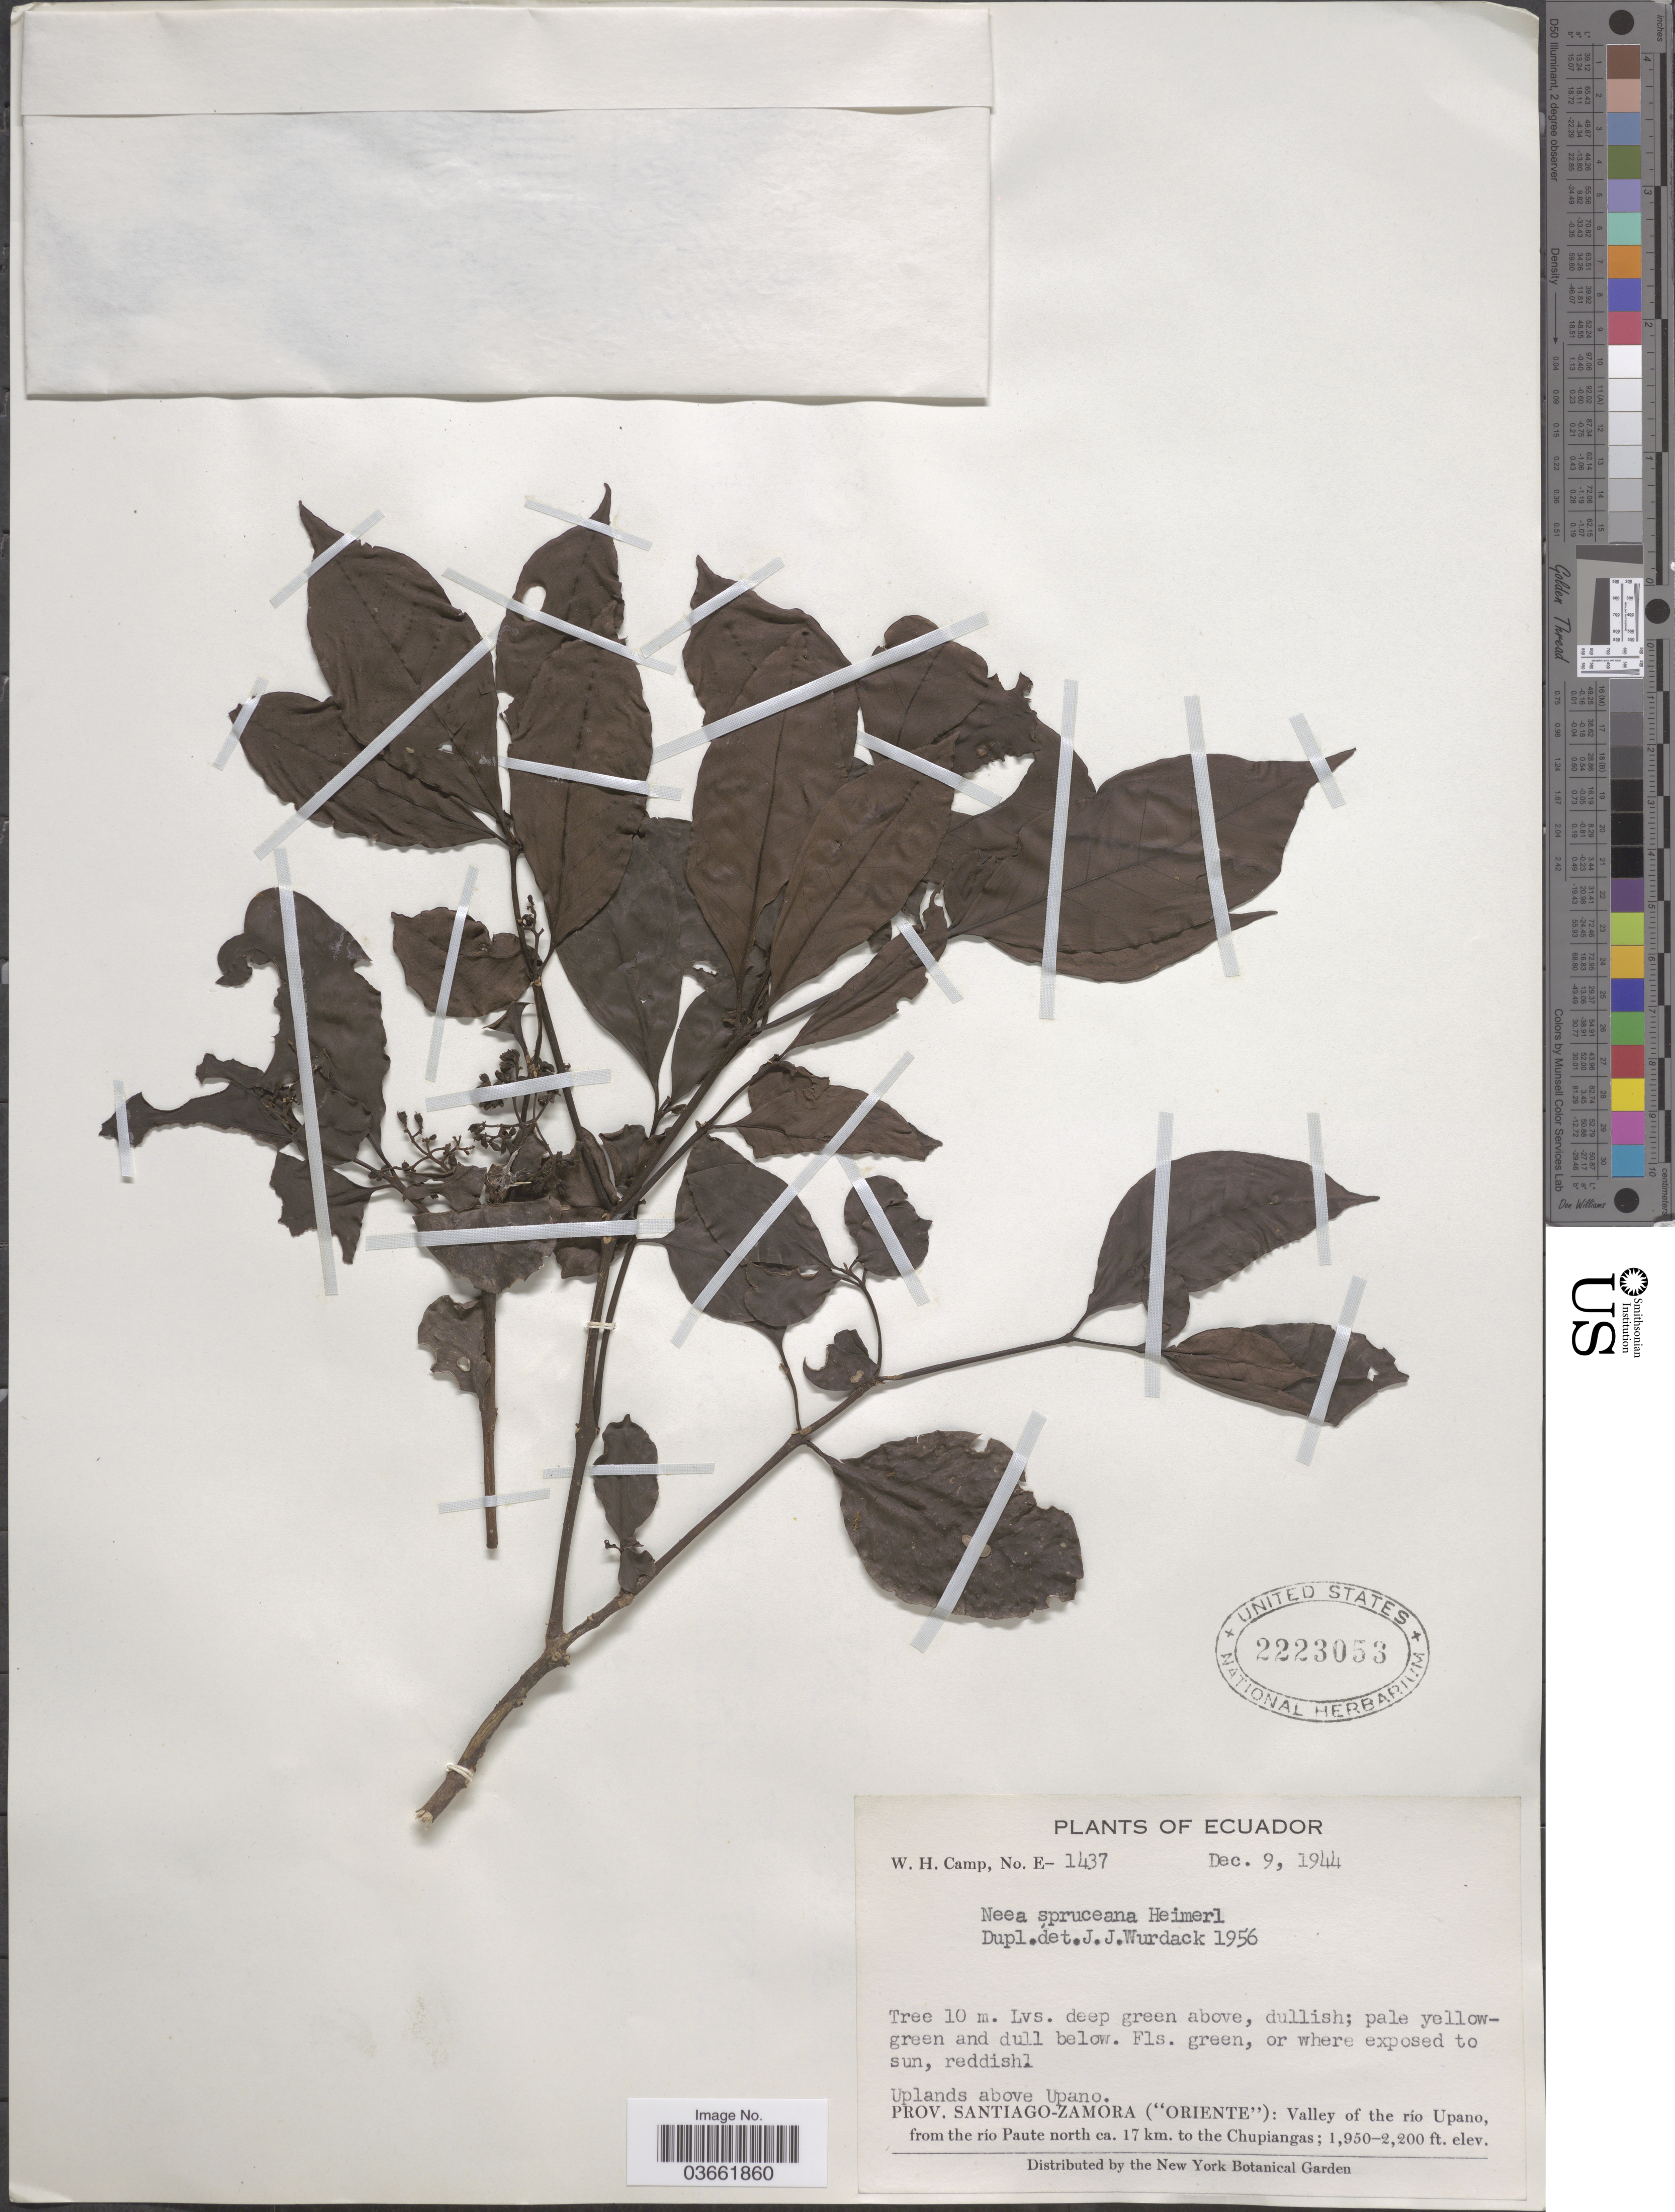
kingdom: Plantae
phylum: Tracheophyta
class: Magnoliopsida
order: Caryophyllales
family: Nyctaginaceae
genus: Neea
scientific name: Neea spruceana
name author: Heimerl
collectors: W. H. Camp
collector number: E-1437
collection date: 1944-12-09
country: Ecuador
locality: Uplands above Upano. Prov. Santiago-Zamora ("Oriente"): Valley of the río Upano, from the río Paute north ca. 17 km. to the Chupiangas.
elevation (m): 594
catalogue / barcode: US 2223053